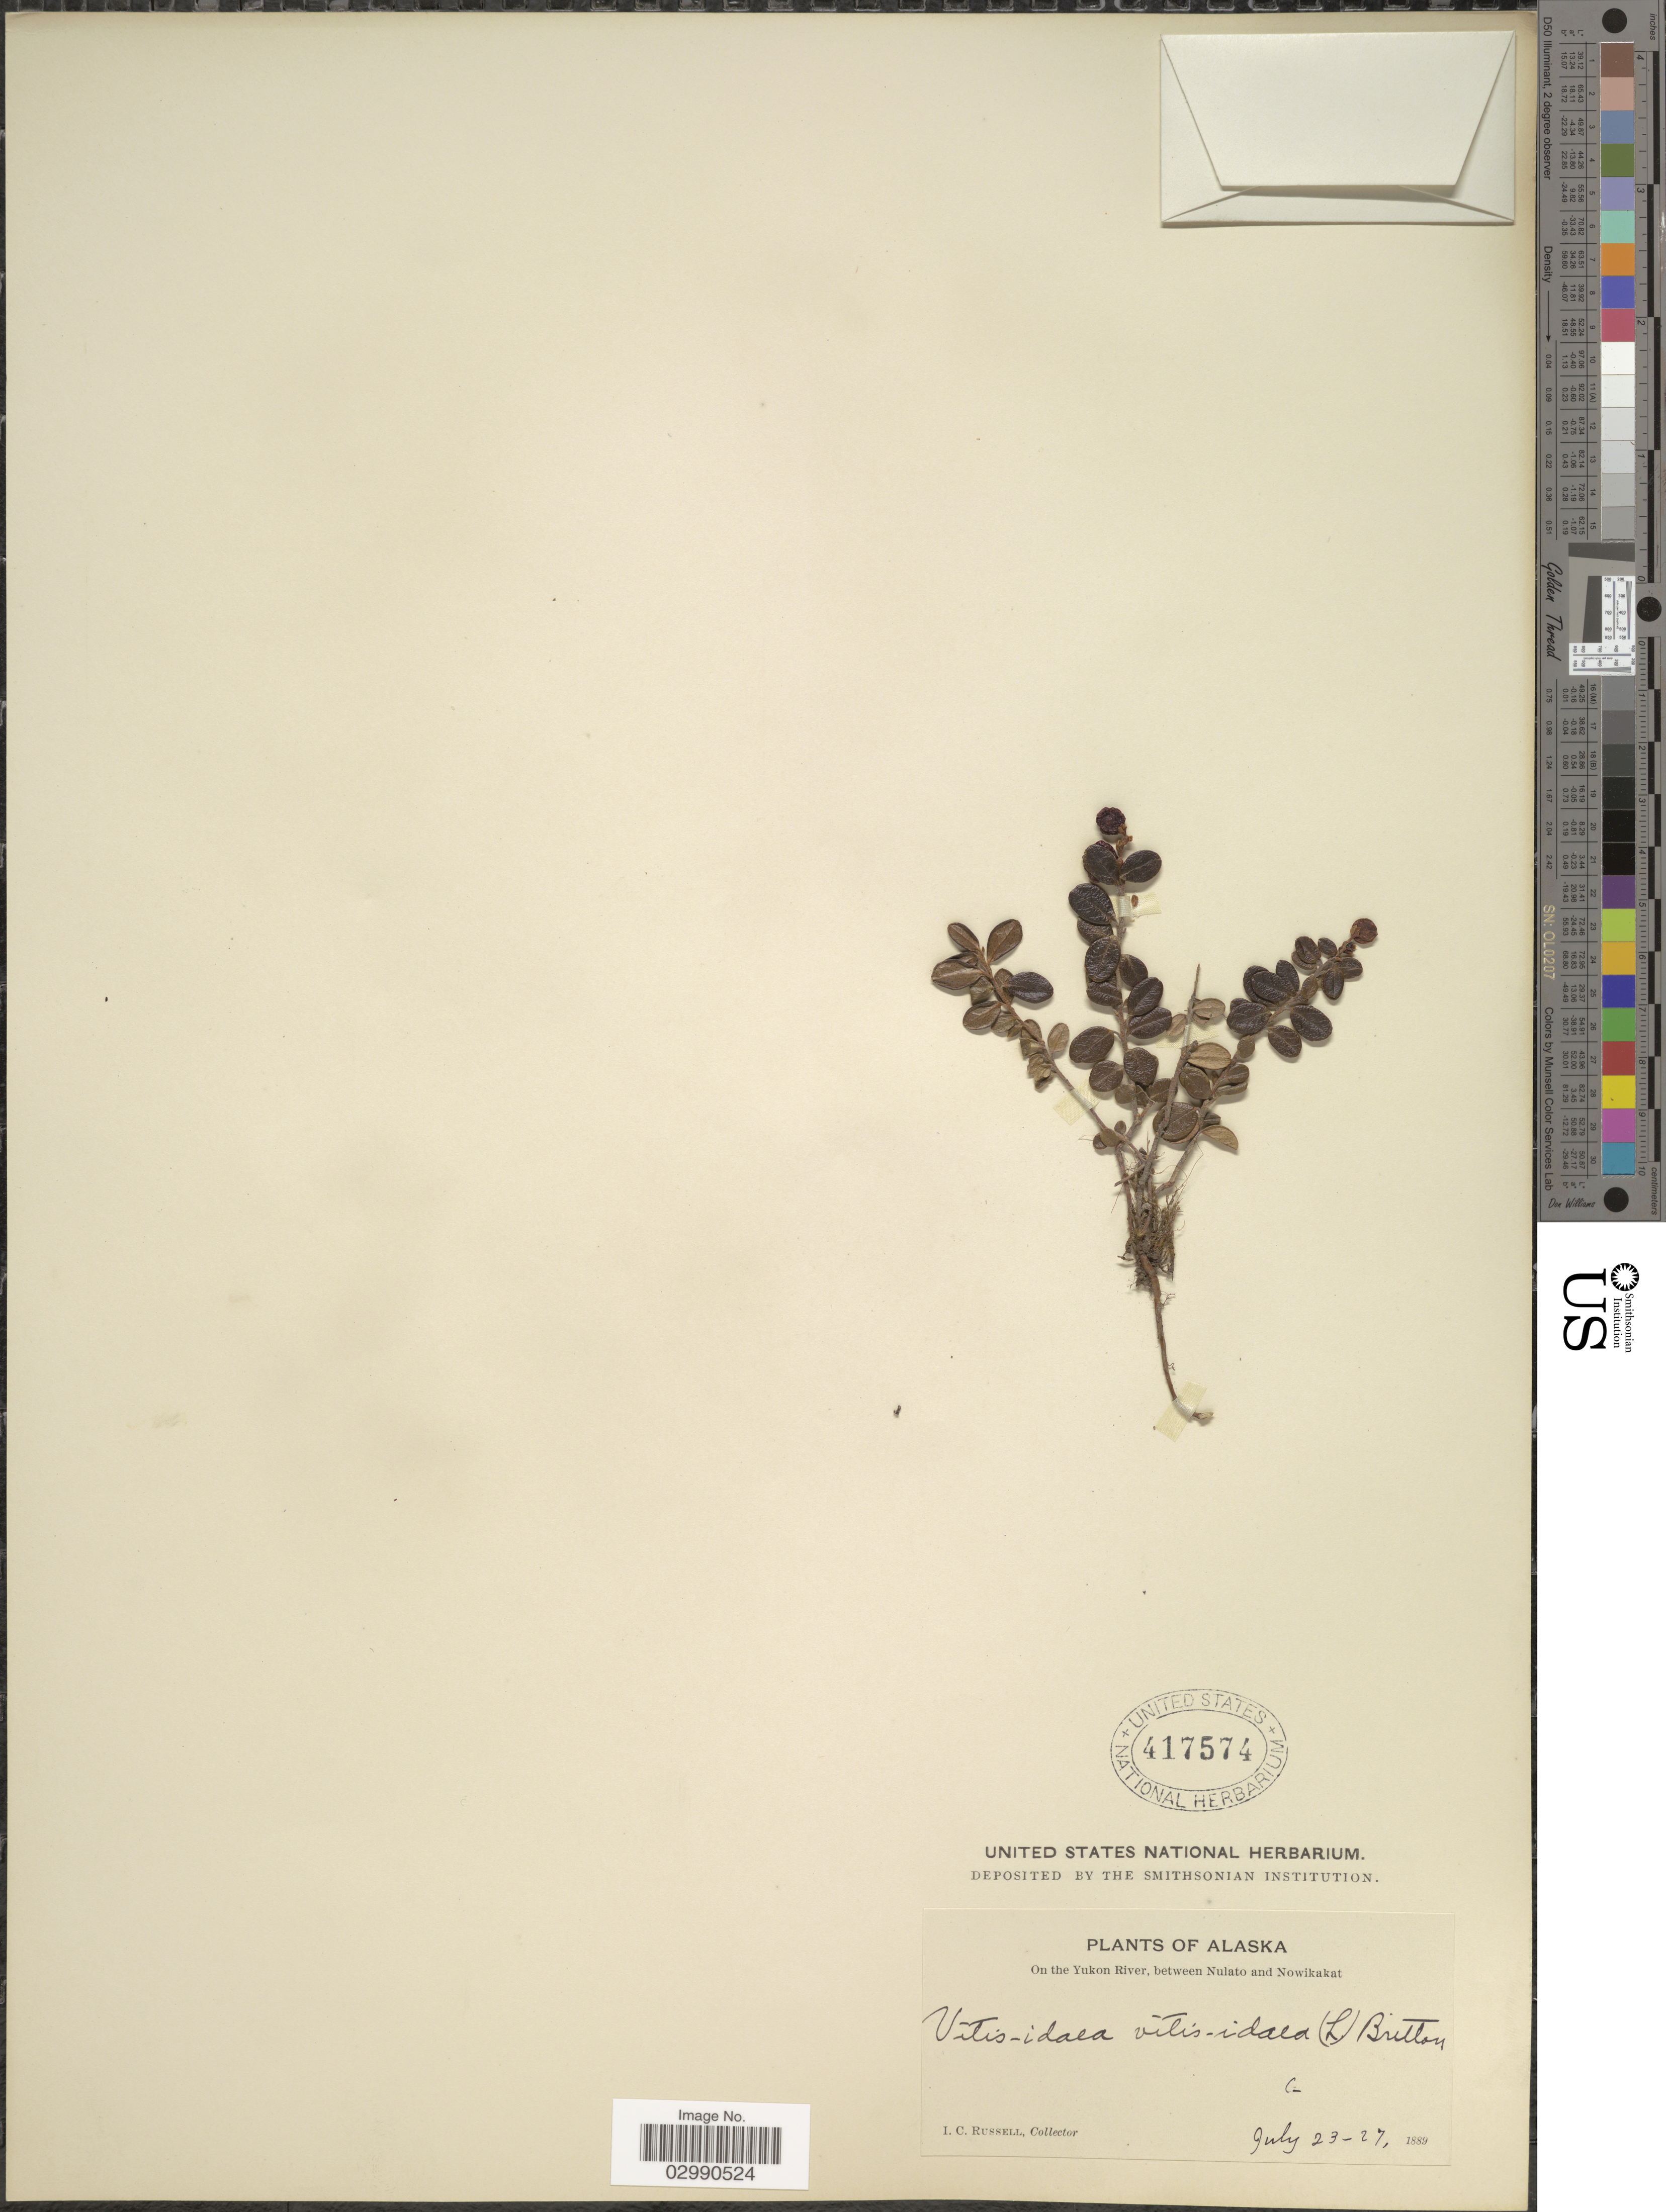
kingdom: Plantae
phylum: Tracheophyta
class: Magnoliopsida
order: Ericales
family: Ericaceae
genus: Vaccinium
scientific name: Vaccinium vitis-idaea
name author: L.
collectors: I. C. Russell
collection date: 1889-07-23/1889-07-27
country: United States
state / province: Alaska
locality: On the Yukon River, between Nulato and Nowikakat.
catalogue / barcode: US 417574